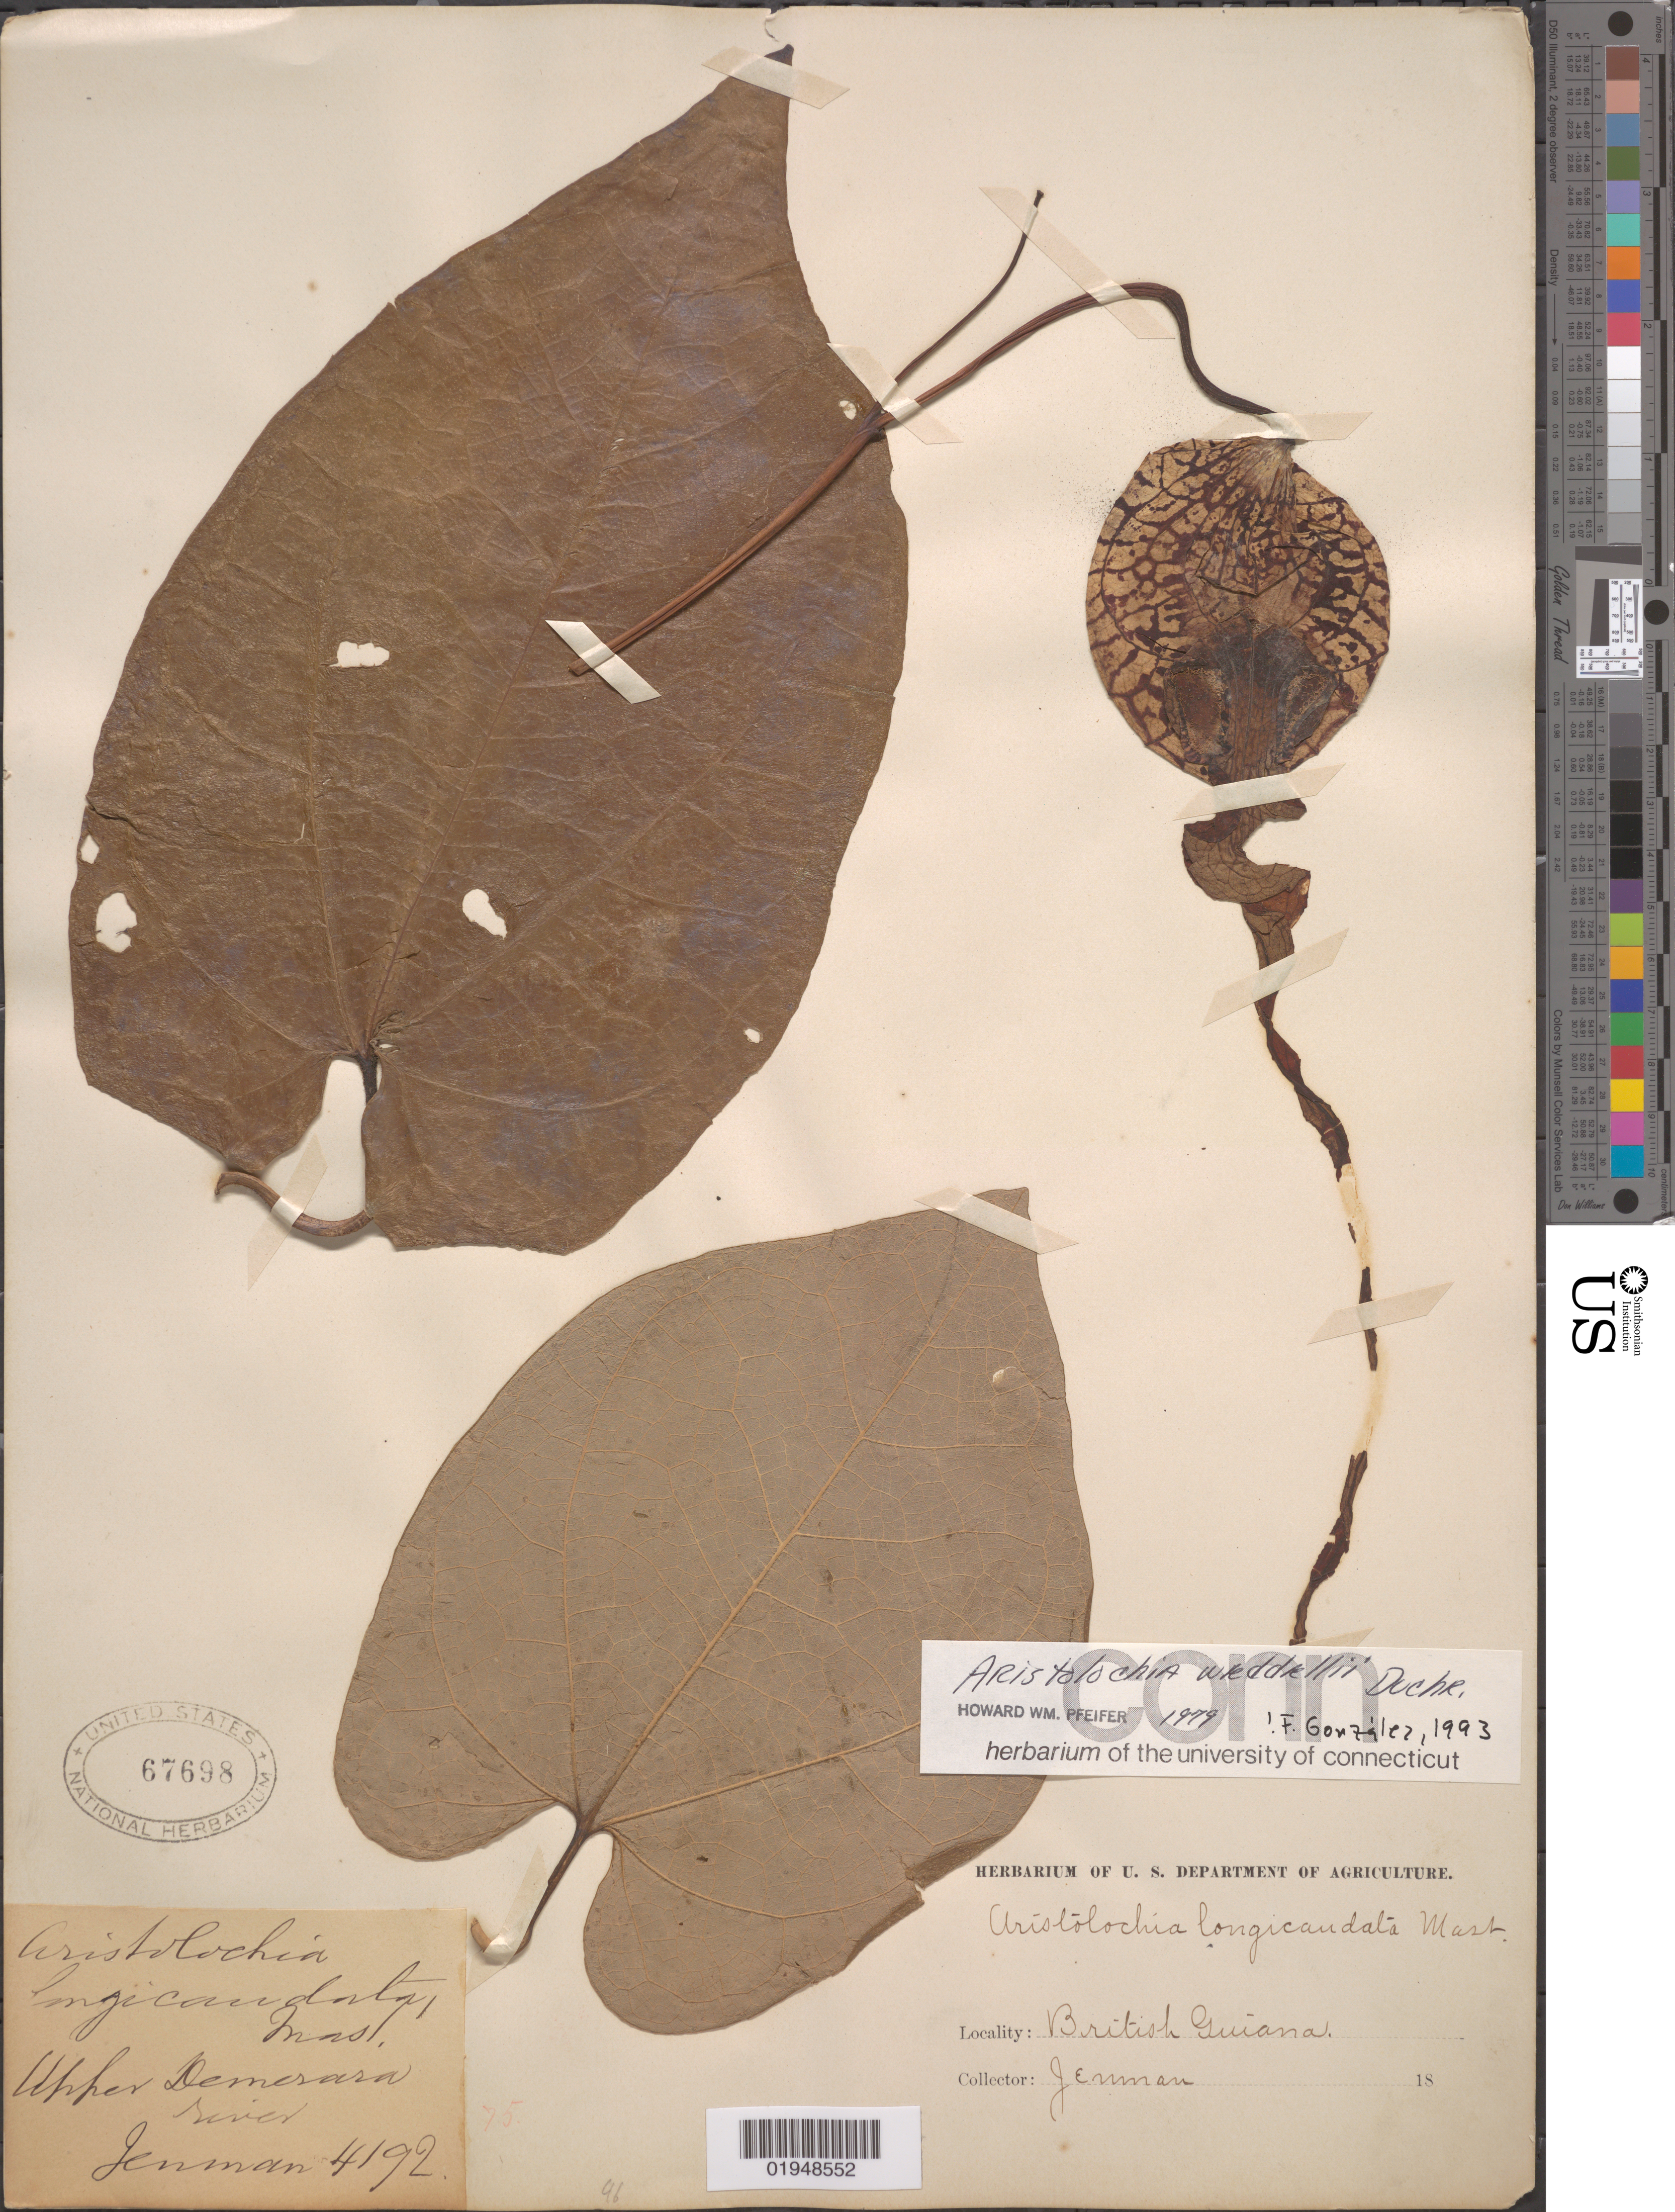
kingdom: Plantae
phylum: Tracheophyta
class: Magnoliopsida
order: Piperales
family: Aristolochiaceae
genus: Aristolochia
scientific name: Aristolochia anguicida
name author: Jacq.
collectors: -. Jenman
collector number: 4142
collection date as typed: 18--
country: Guyana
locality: British Guiana, Upper Demerara River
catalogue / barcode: US 67698